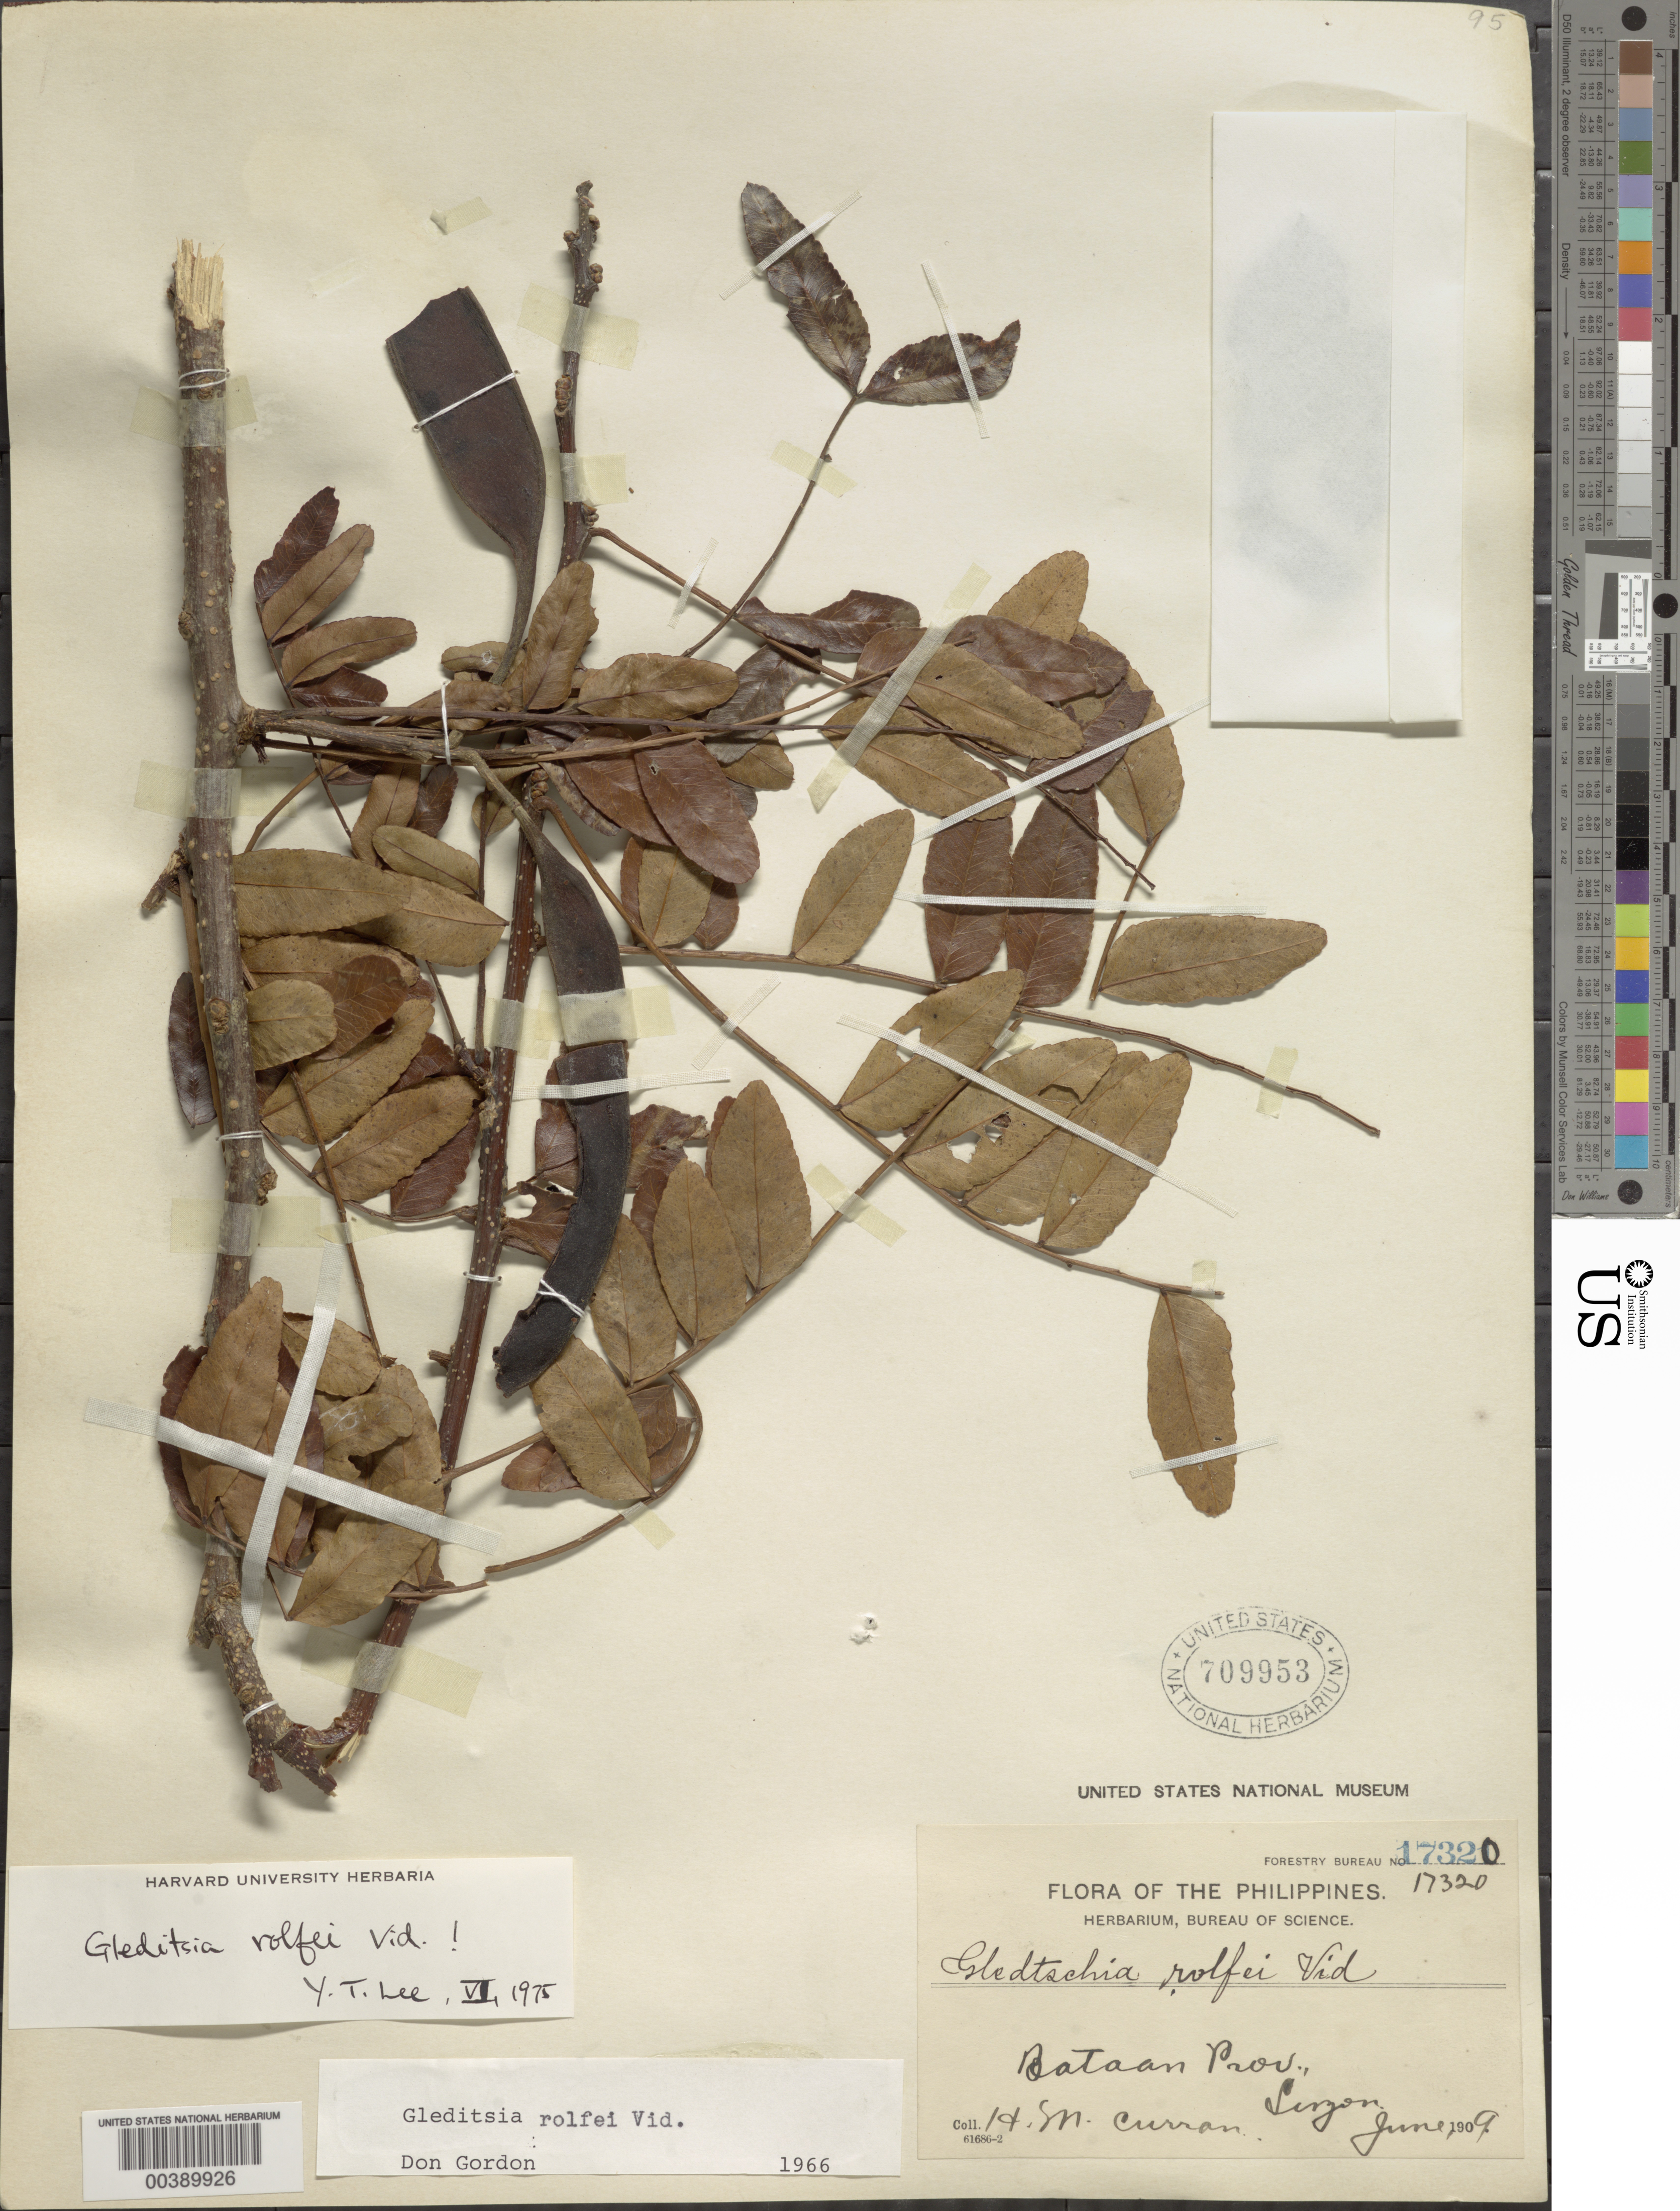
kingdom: Plantae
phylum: Tracheophyta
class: Magnoliopsida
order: Fabales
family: Fabaceae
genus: Gleditsia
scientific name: Gleditsia rolfei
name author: S. Vidal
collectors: H. M. Curran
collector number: Forestry Bureau No. 17320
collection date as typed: Jun 1909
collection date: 1909-06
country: Philippines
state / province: Central Luzon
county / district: Bataan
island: Luzon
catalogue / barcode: US 709953